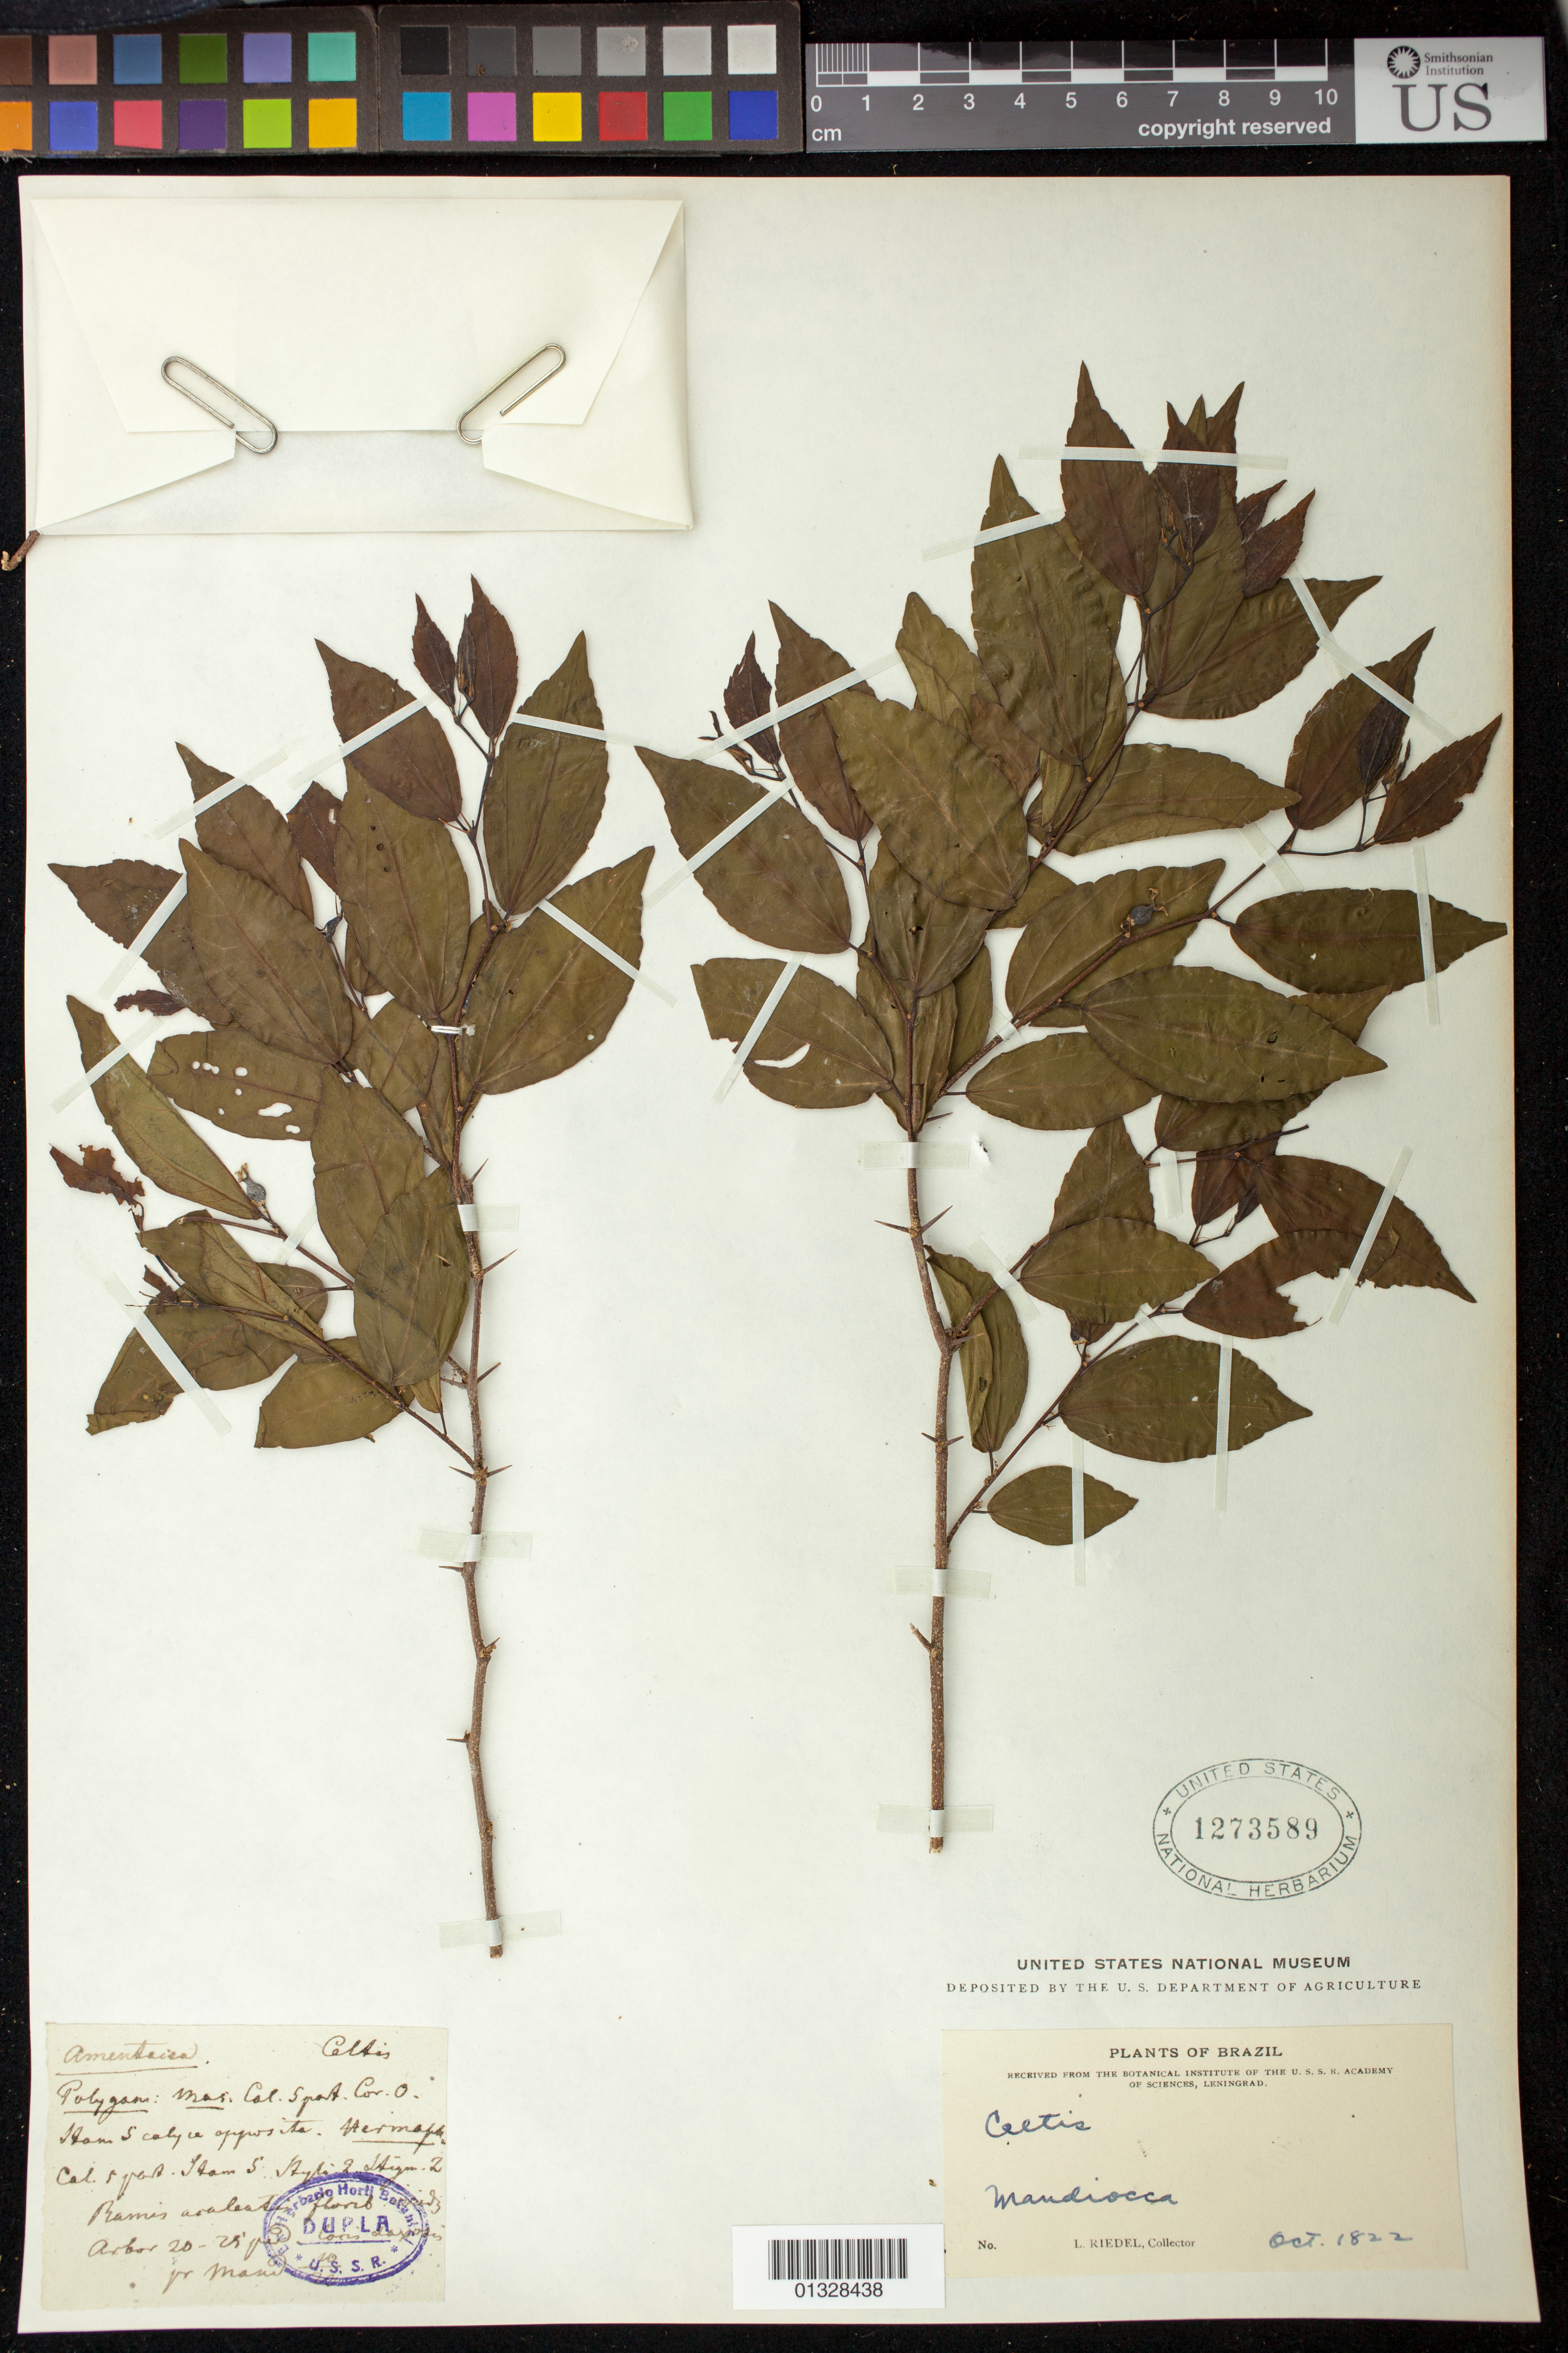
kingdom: Plantae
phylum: Tracheophyta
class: Magnoliopsida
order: Rosales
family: Cannabaceae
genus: Celtis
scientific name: Celtis sp.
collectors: L. Riedel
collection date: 1822-10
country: Brazil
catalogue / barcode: US 1273589